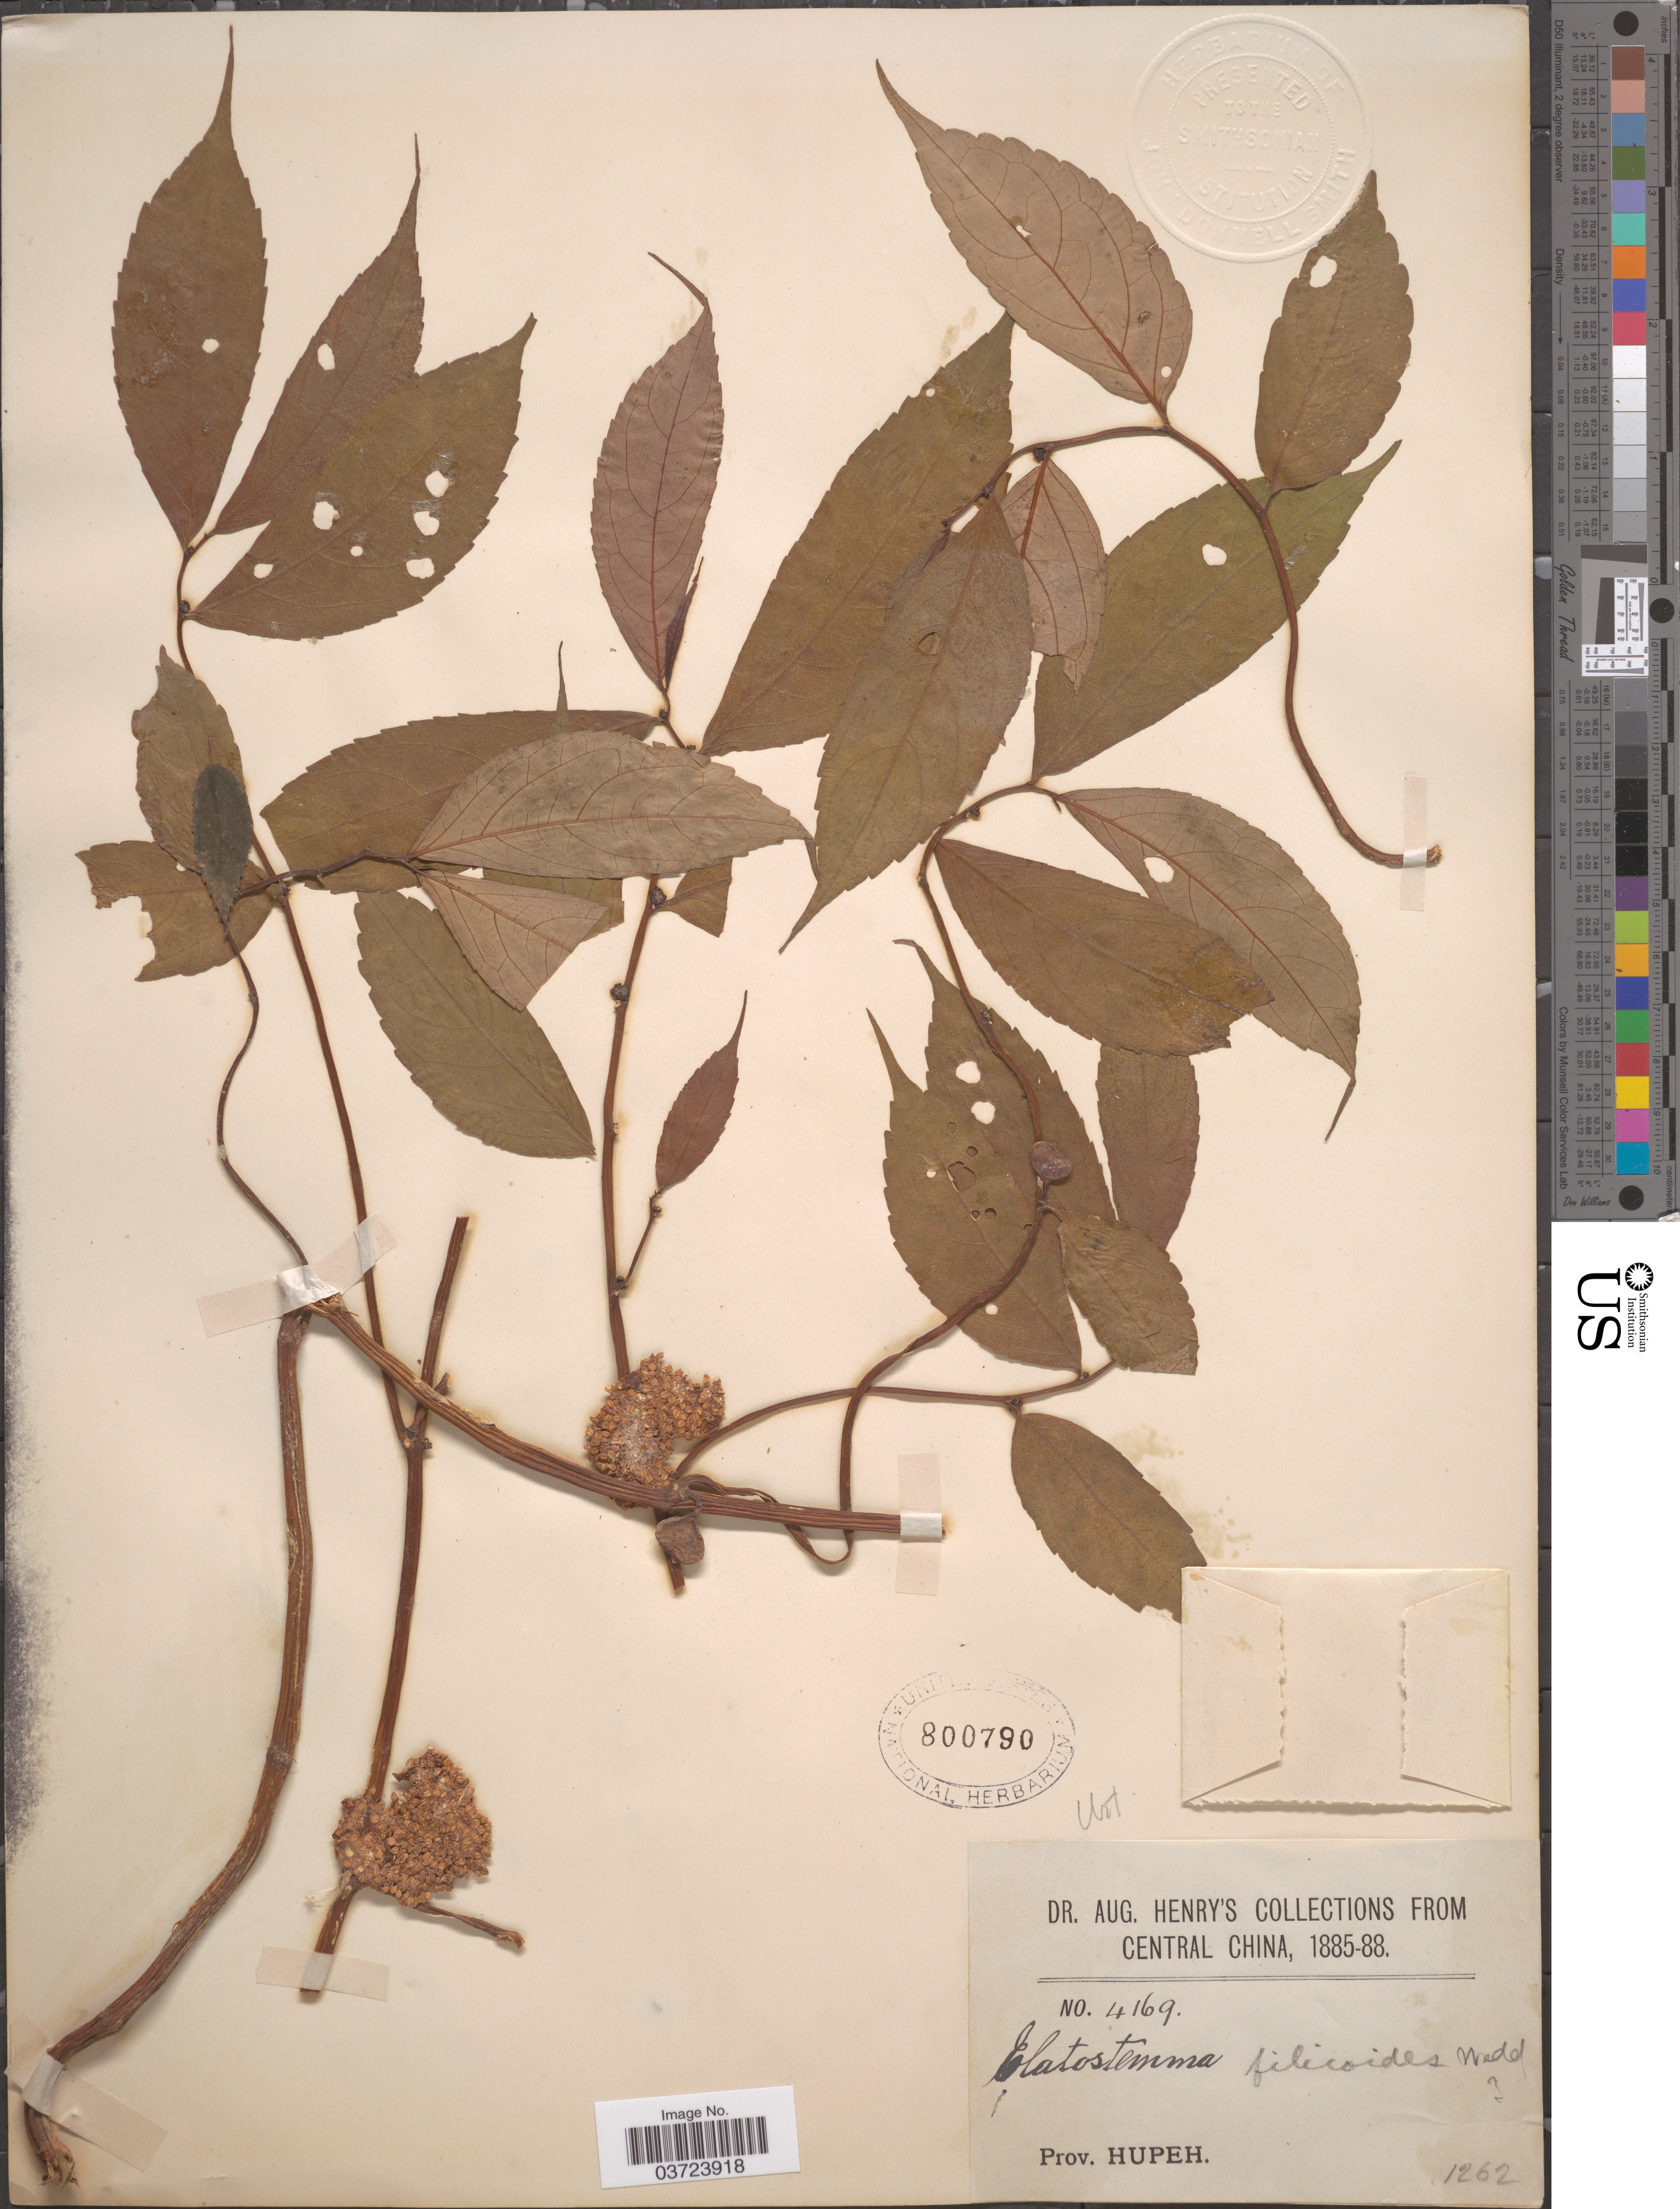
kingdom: Plantae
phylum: Tracheophyta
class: Magnoliopsida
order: Rosales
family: Urticaceae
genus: Elatostema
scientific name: Elatostema filicoides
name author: (Seem.) Schrot.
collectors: A. Henry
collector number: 4169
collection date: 1885/1888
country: China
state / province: Hubei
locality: Central China. Prov. Hupeh.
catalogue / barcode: US 800790